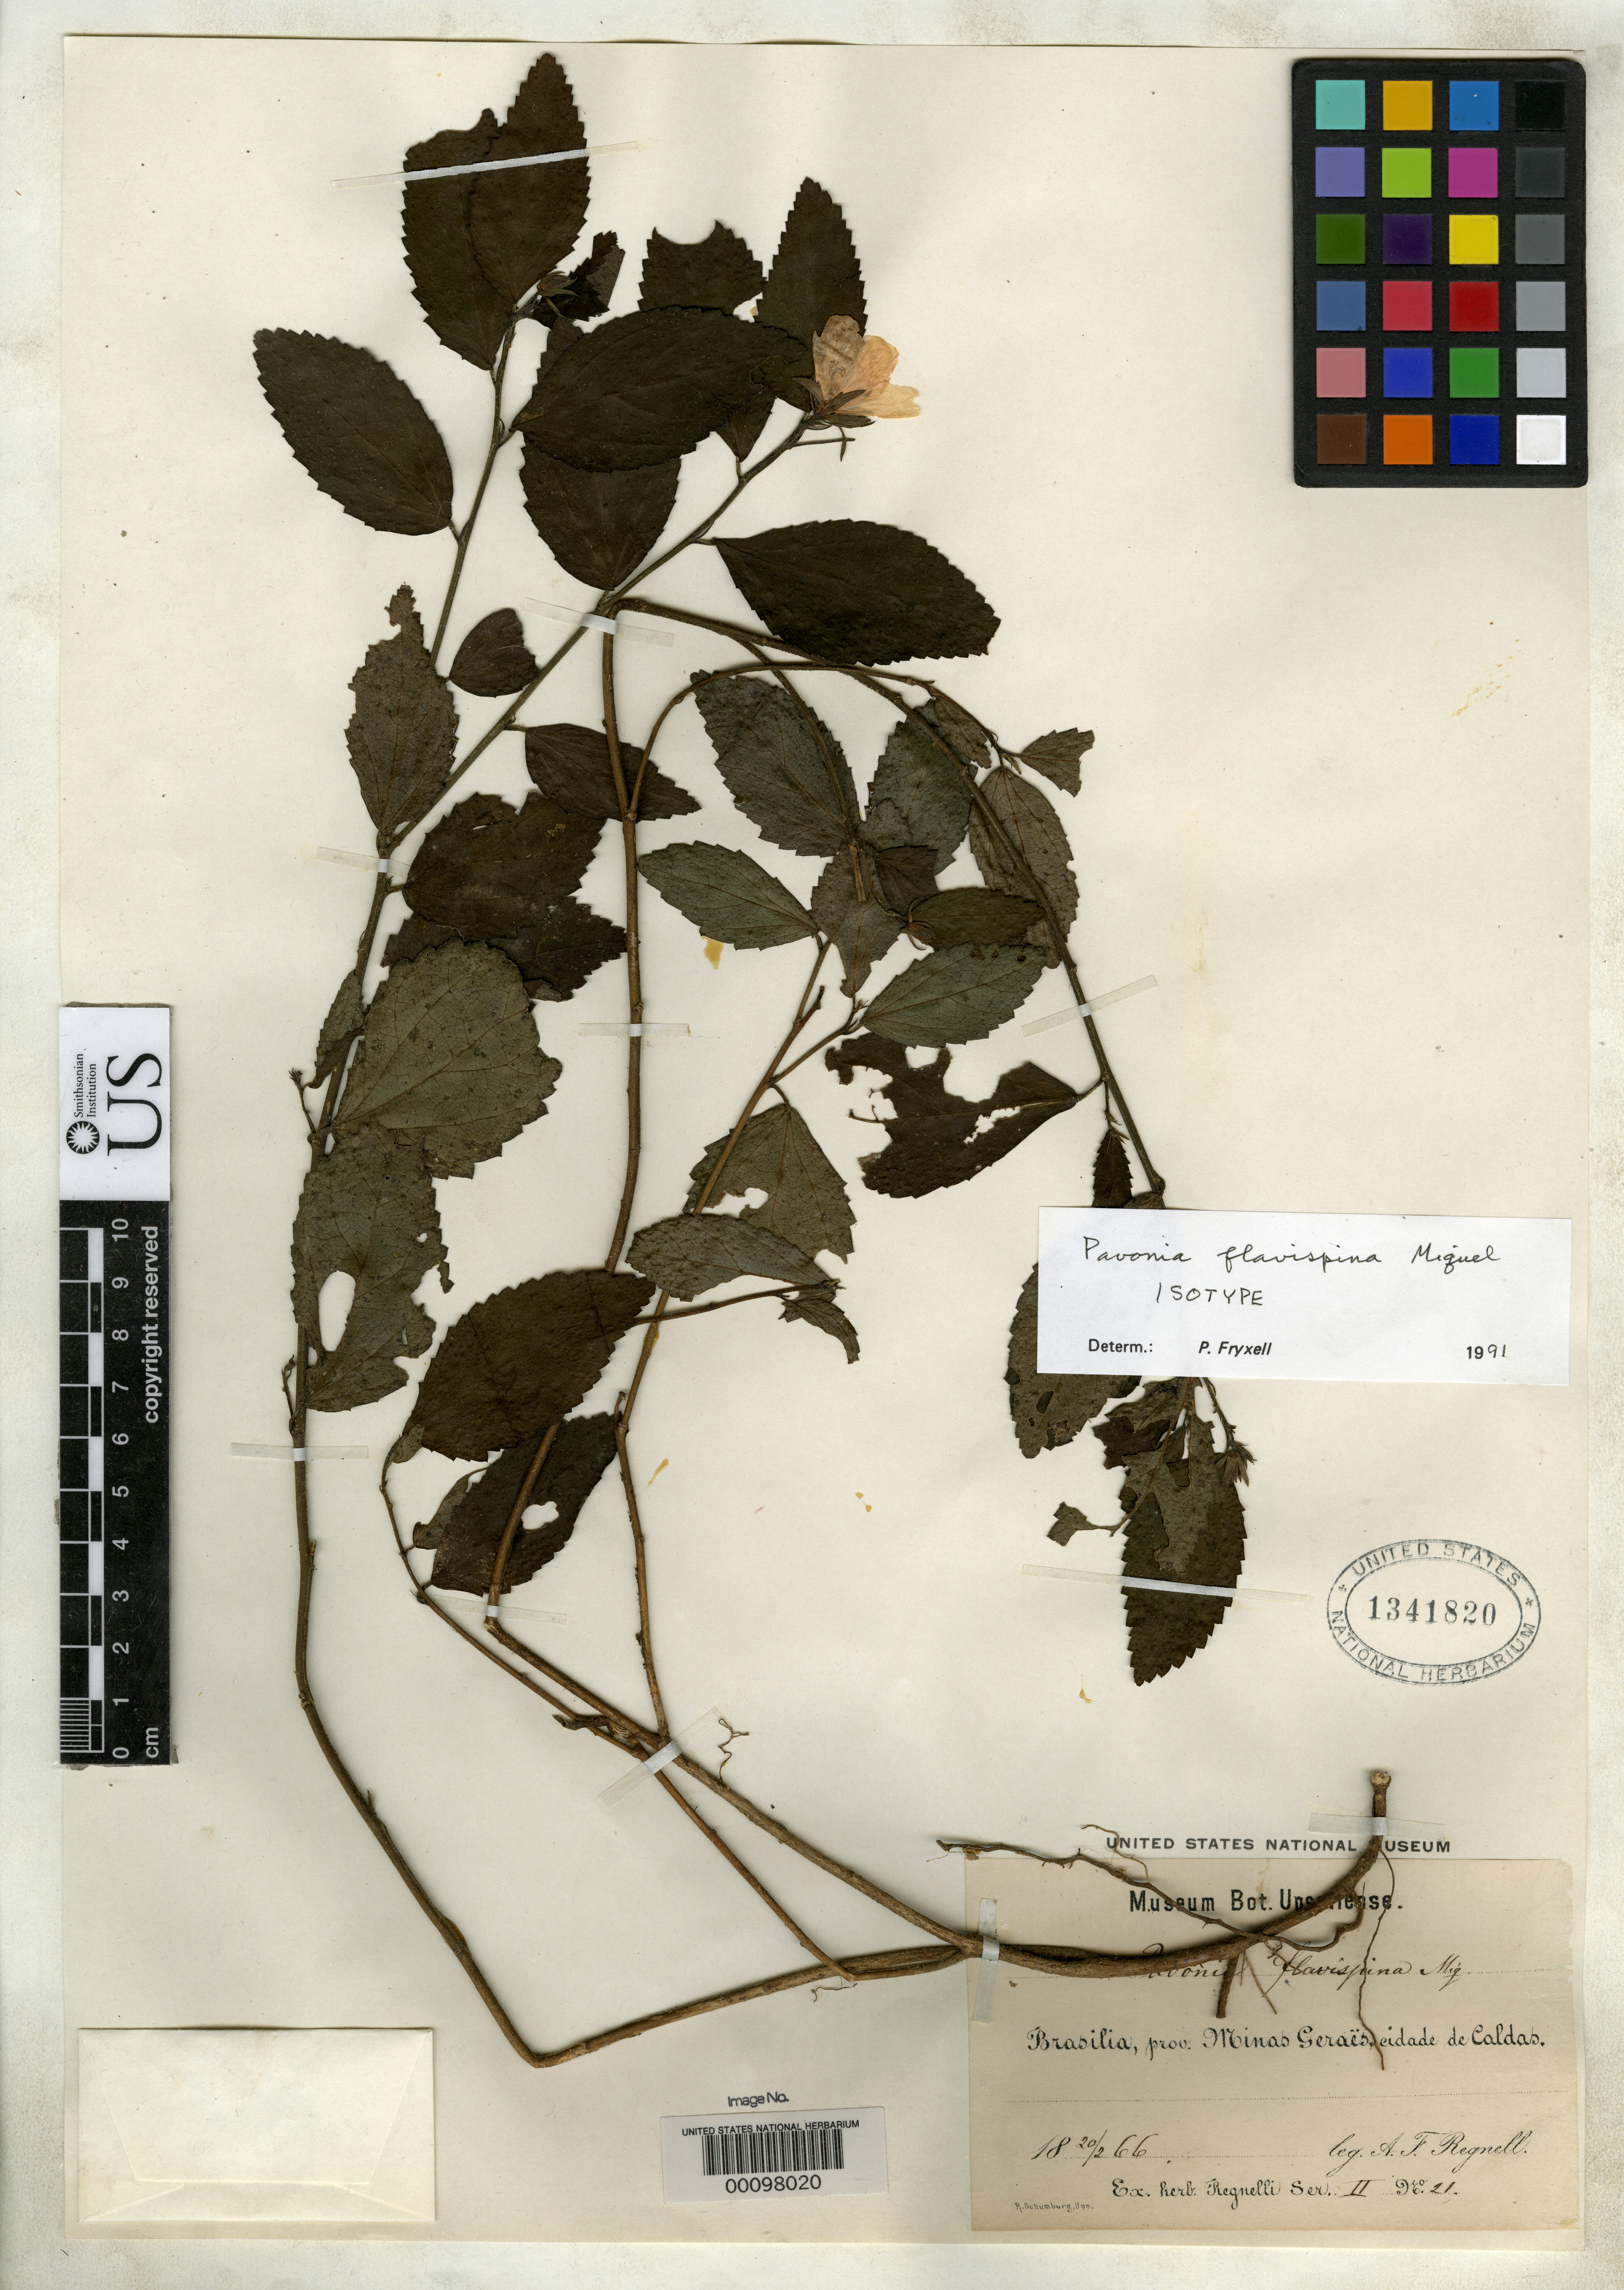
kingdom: Plantae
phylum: Tracheophyta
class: Magnoliopsida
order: Malvales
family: Malvaceae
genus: Pavonia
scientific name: Pavonia flavispina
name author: Miq.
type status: Syntype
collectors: A. F. Regnell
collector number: II 21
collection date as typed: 20 Feb 1866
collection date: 1866-02-20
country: Brazil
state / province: Minas Gerais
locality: Caldas.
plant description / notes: Annotated by Fryxell (1991) as "isotype" but probably syntype.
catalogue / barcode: US 1341820